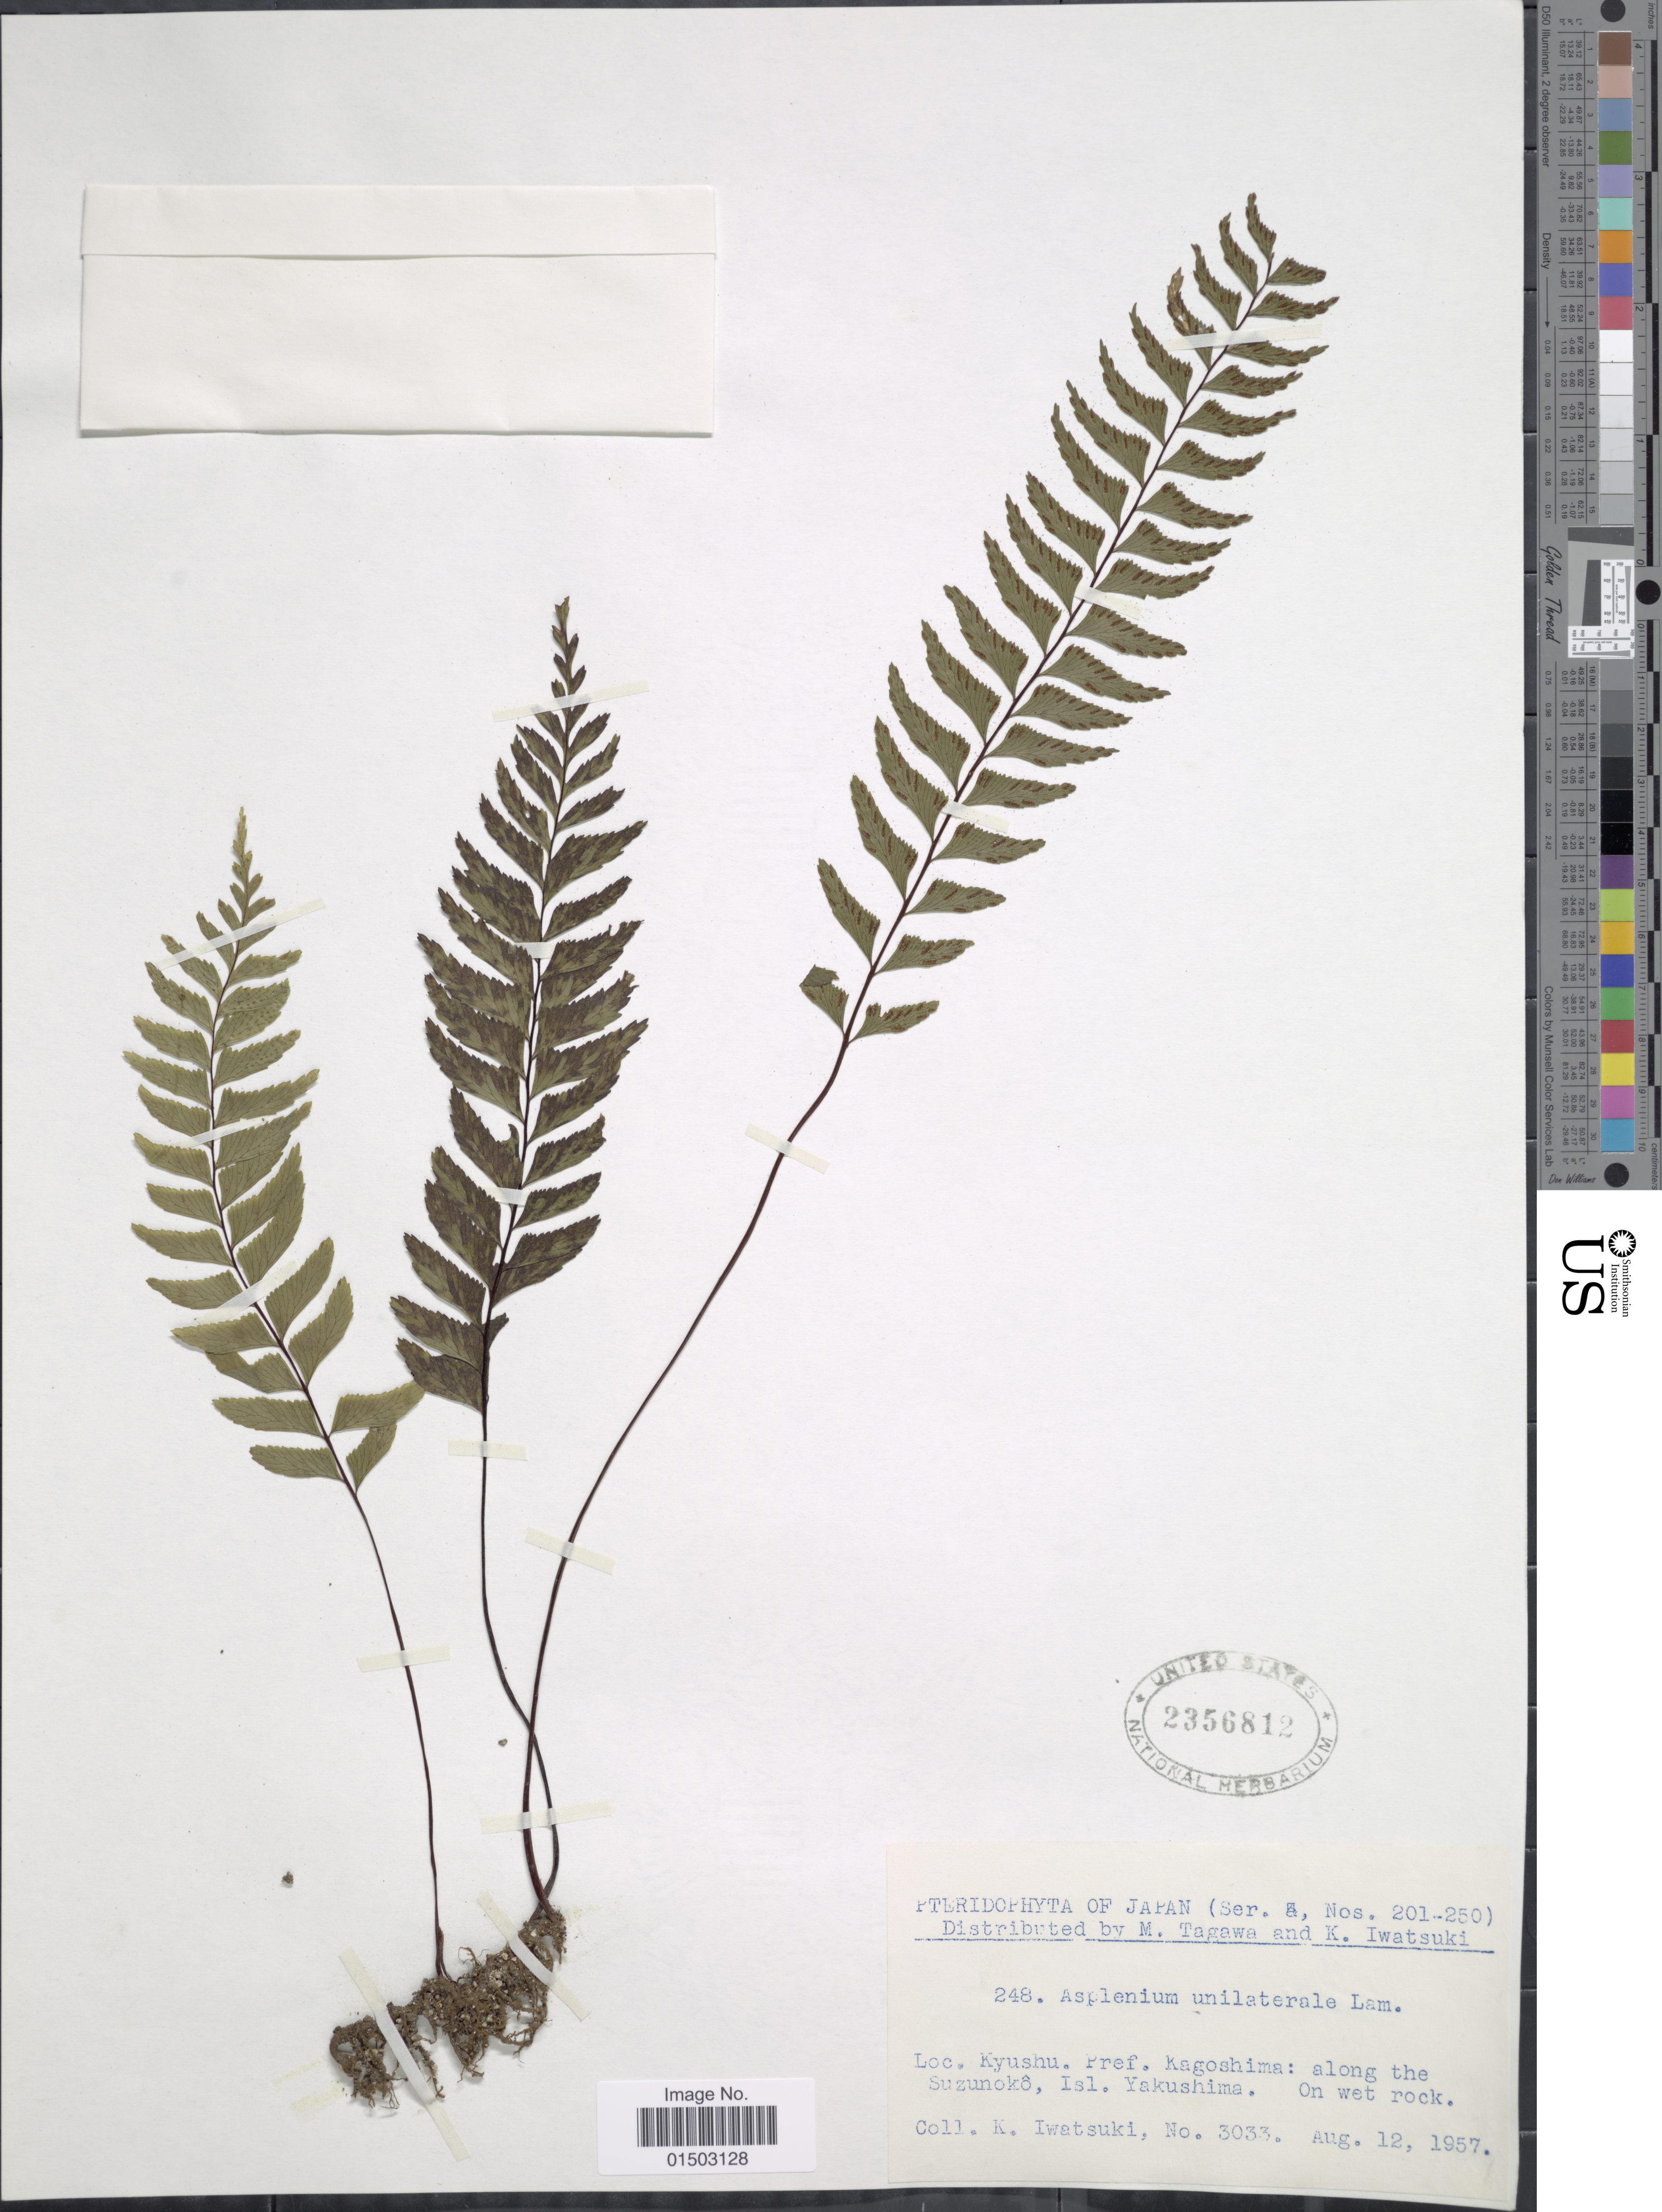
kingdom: Plantae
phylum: Tracheophyta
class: Polypodiopsida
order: Polypodiales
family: Aspleniaceae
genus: Hymenasplenium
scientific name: Hymenasplenium unilaterale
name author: (Lam.) Hayata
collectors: K. Iwatsuki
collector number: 3033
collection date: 1957-08-12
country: Japan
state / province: Kagosima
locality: Kyushu.Pref. Kagoshima: along the Suzunoko, Isl.Yakushima.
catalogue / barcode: US 2356812